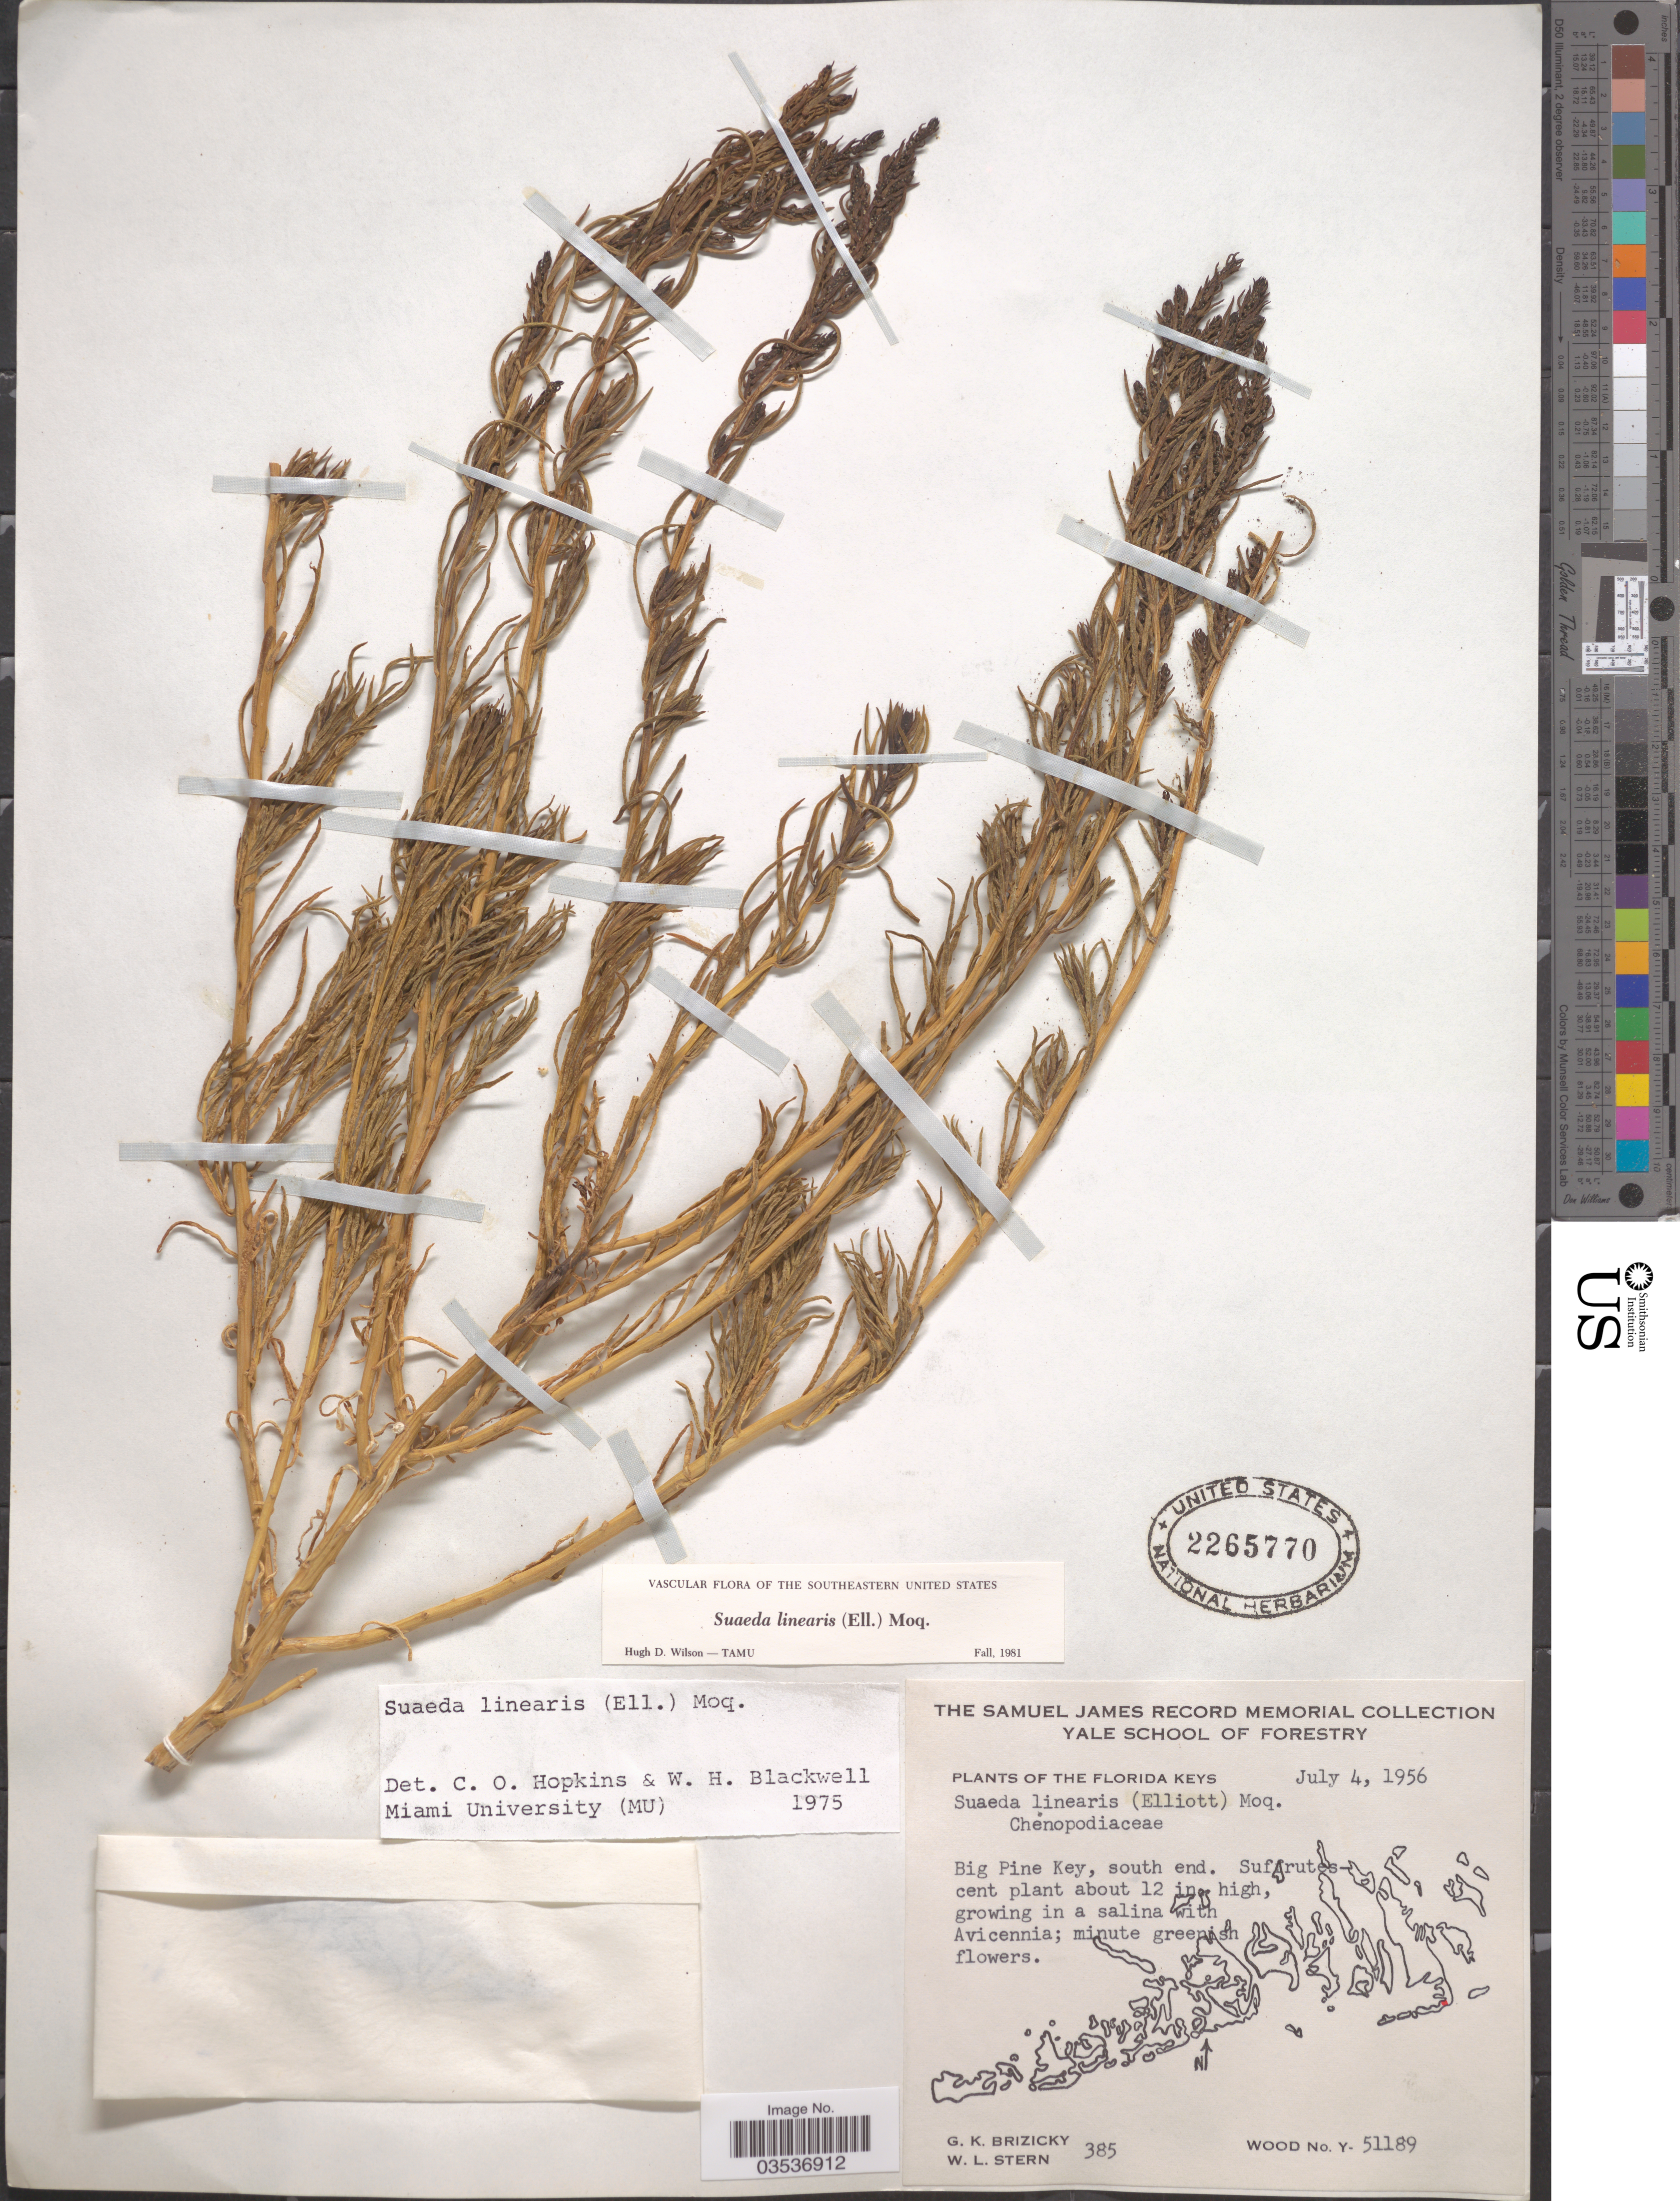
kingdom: Plantae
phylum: Tracheophyta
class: Magnoliopsida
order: Caryophyllales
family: Amaranthaceae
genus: Dondia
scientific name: Dondia linearis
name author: (Elliott) A. Heller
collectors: G. K. Brizicky & W. L. Stern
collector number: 385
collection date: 1956-07-04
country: United States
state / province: Florida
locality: Florida Keys. Big Pine Key, south end.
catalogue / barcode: US 2265770